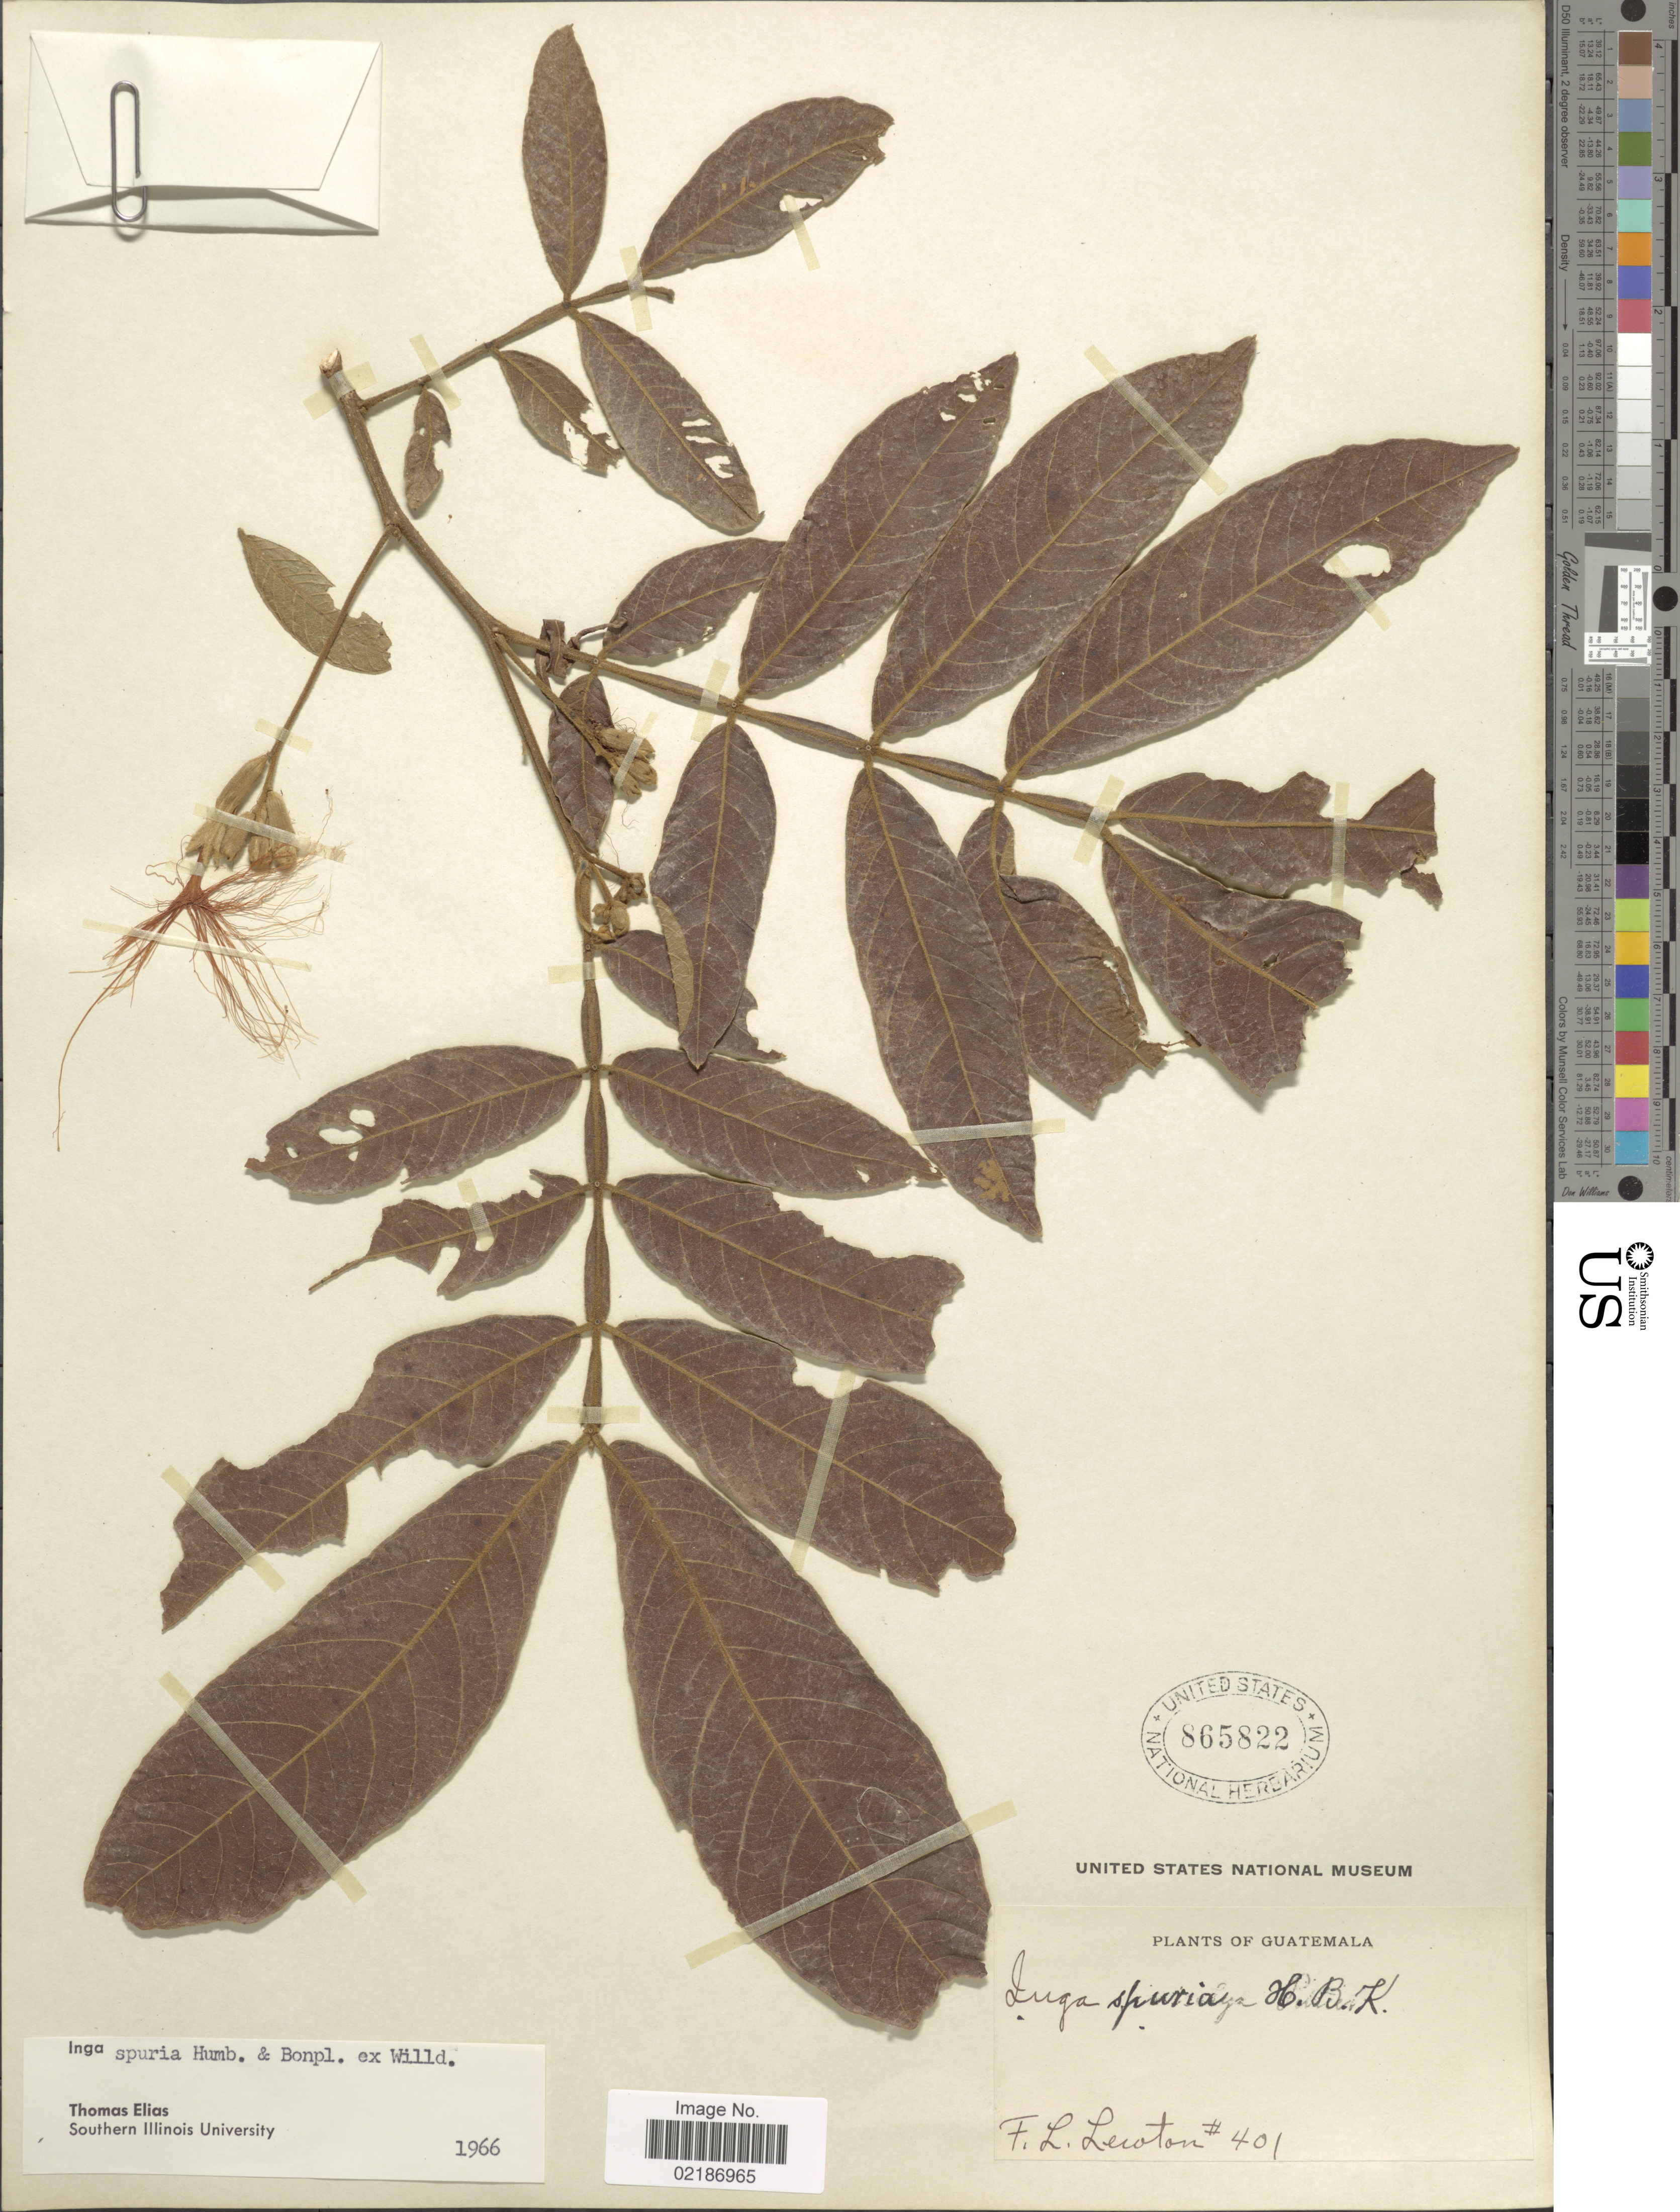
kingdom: Plantae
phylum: Tracheophyta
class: Magnoliopsida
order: Fabales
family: Fabaceae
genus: Inga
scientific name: Inga vera subsp. vera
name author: Willd.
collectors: F. L. Lewton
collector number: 401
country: Guatemala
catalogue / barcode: US 865822